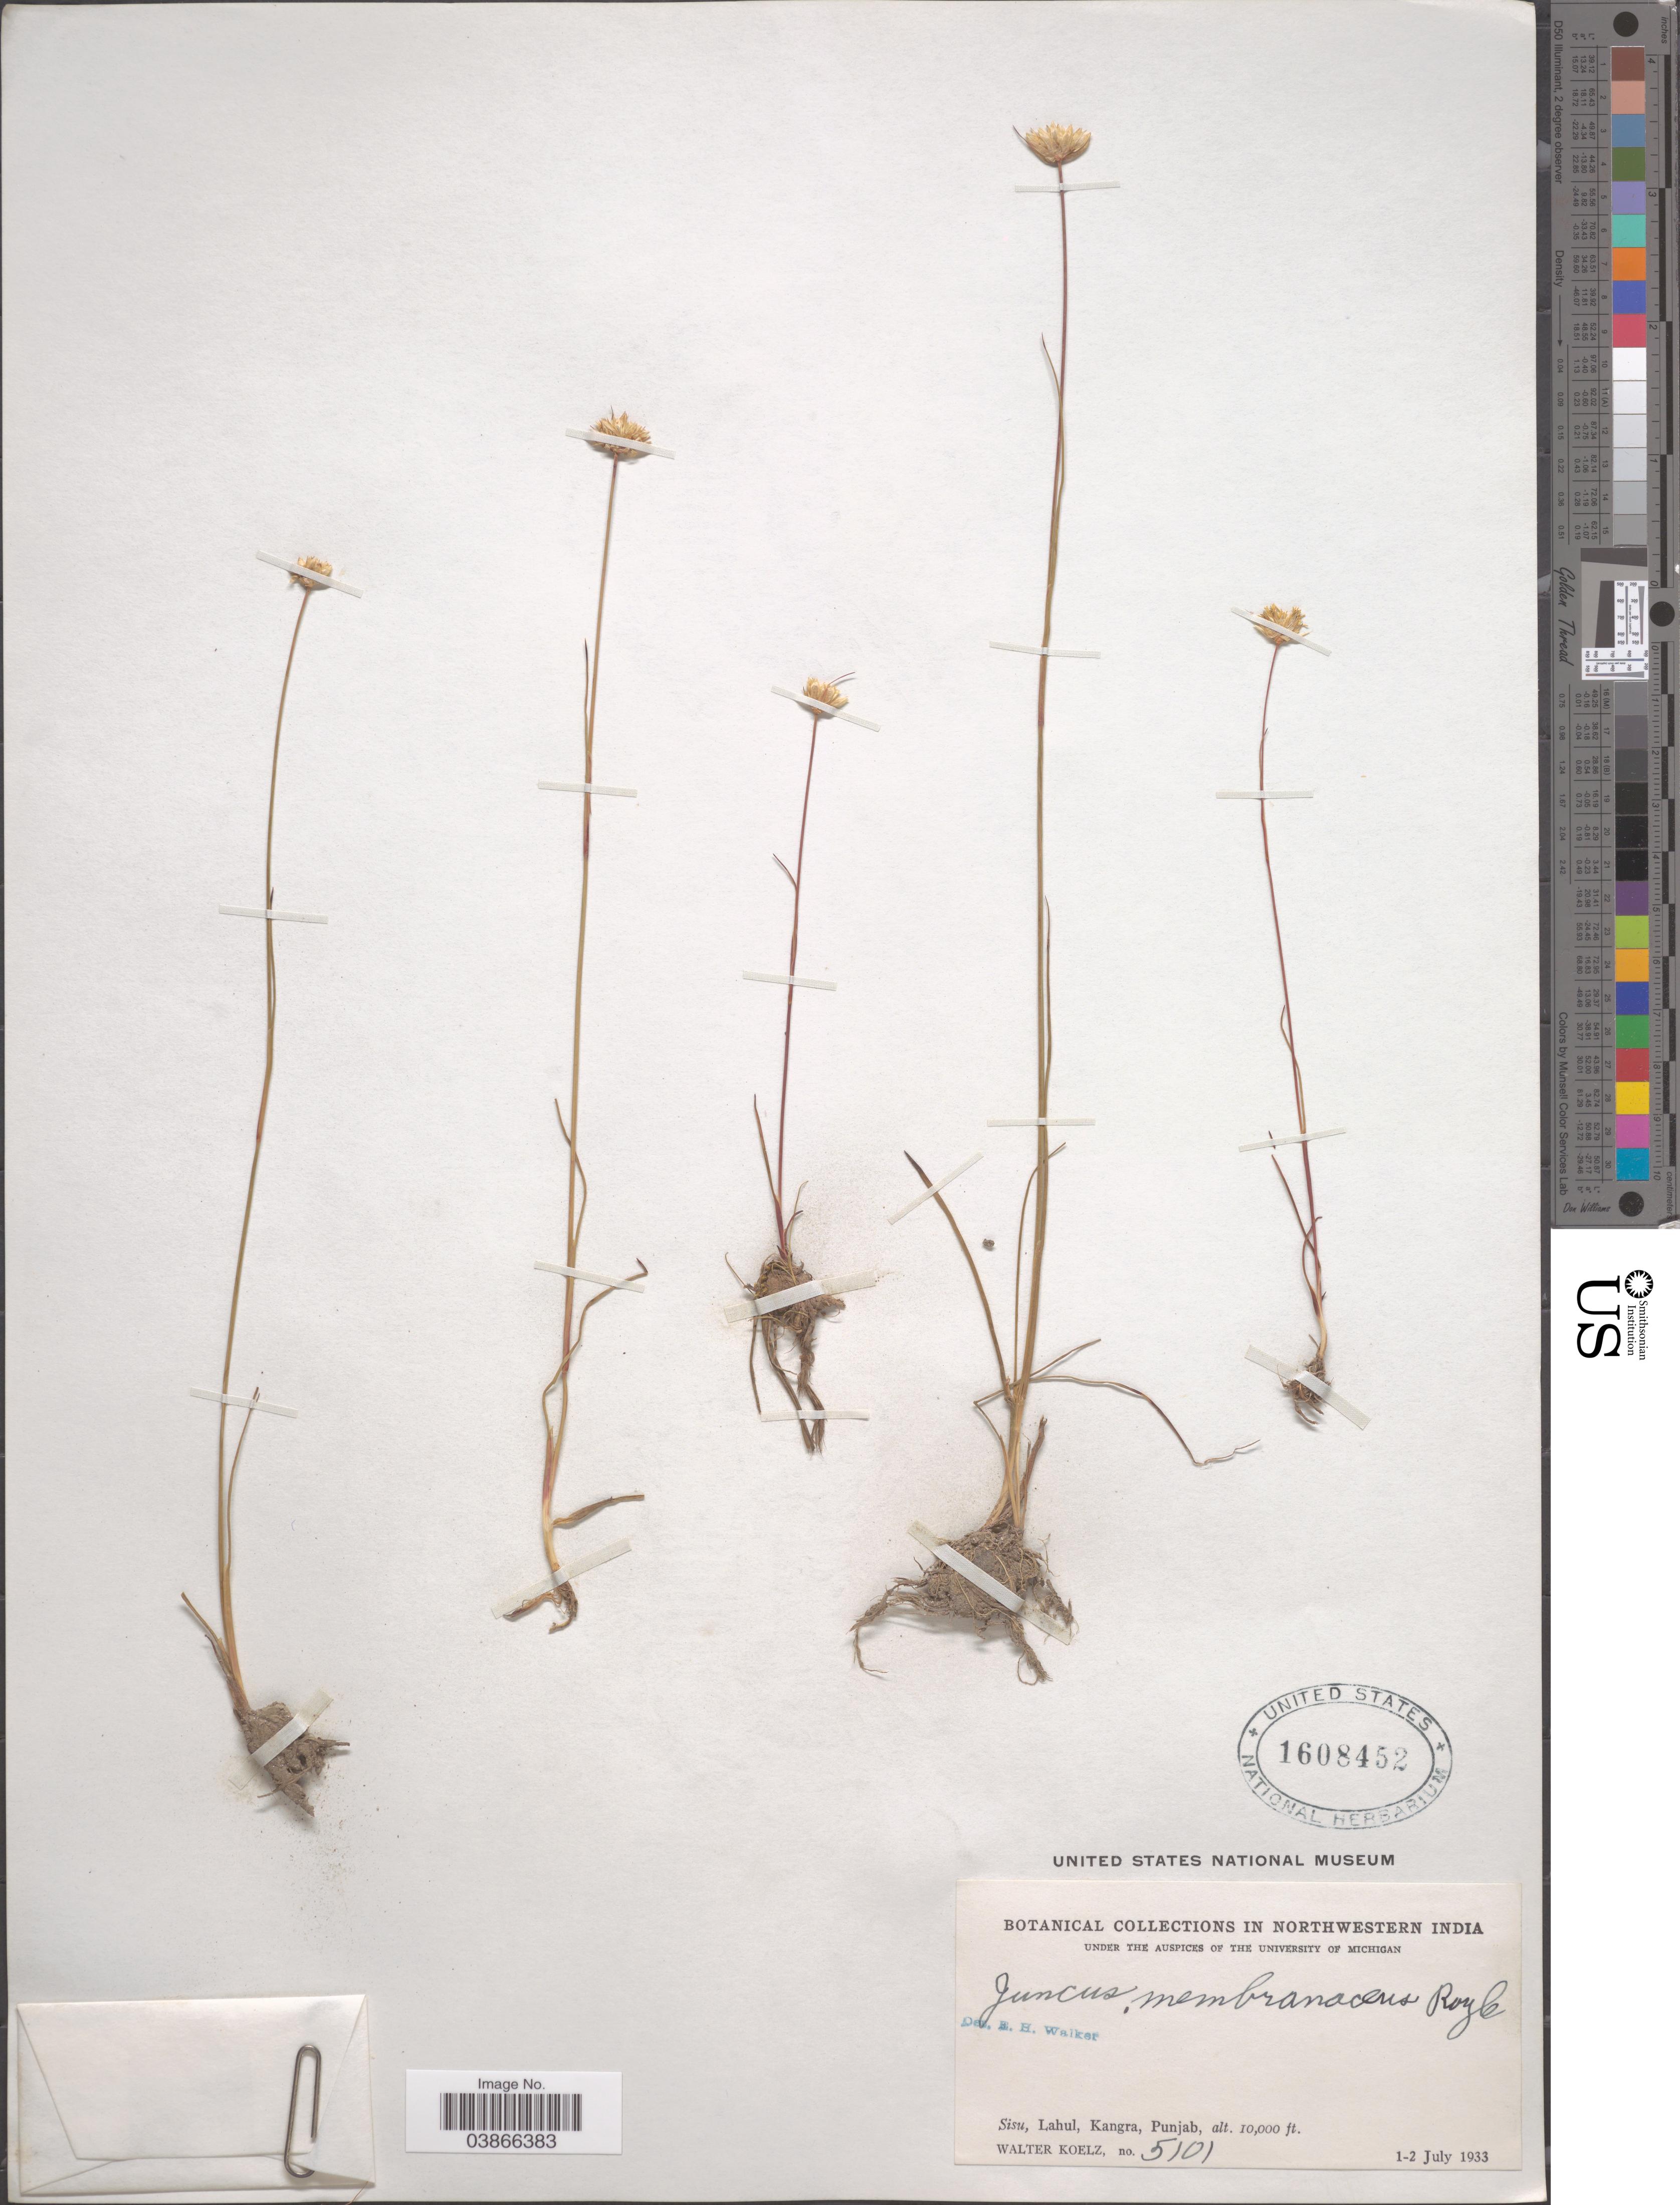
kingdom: Plantae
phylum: Tracheophyta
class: Liliopsida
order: Poales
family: Juncaceae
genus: Juncus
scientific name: Juncus membranaceus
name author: Royle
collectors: W. N. Koelz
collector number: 5101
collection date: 1933-07-01/1933-07-02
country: India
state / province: Punjab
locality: Northwestern India. Sisu, Lahul, Kangra.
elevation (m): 3048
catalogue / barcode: US 1608452